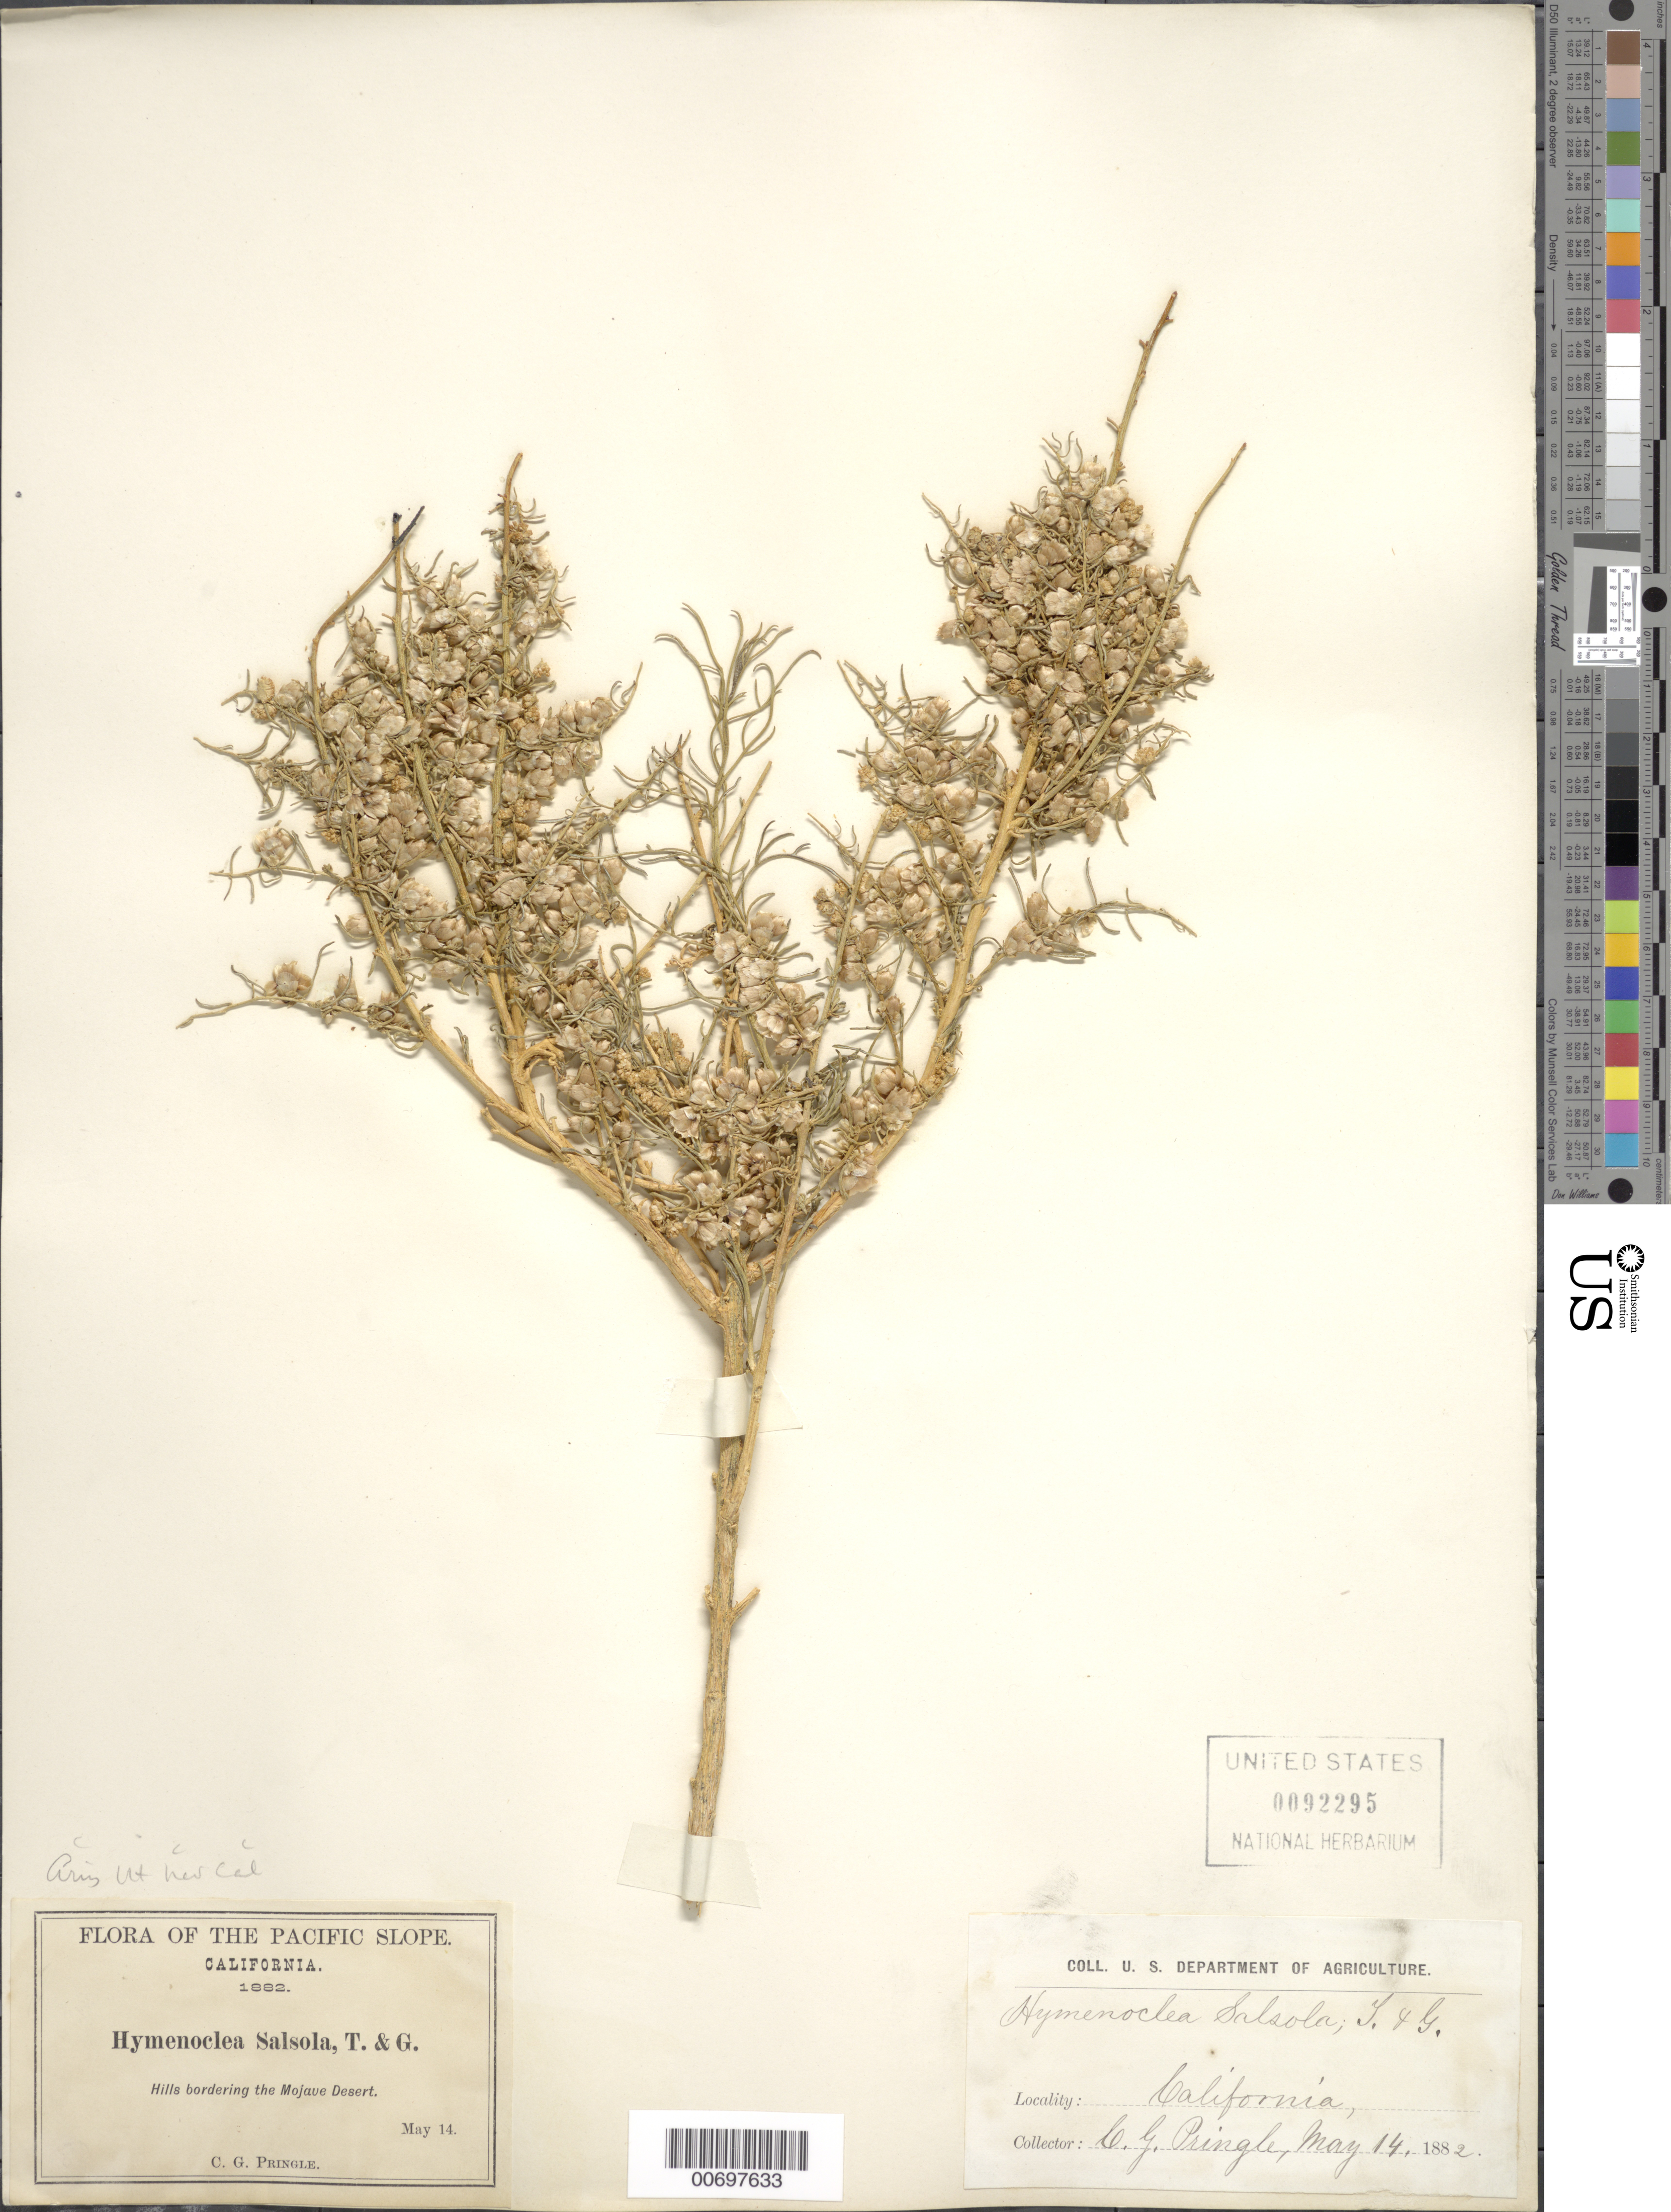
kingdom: Plantae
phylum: Tracheophyta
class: Magnoliopsida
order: Asterales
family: Asteraceae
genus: Hymenoclea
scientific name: Hymenoclea salsola var. salsola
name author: Torr. & A. Gray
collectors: C. G. Pringle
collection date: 1882-05-14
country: United States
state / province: California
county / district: San Bernardino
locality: The Pacific Slope, hills bordering the Mojave Desert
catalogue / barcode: US 92295